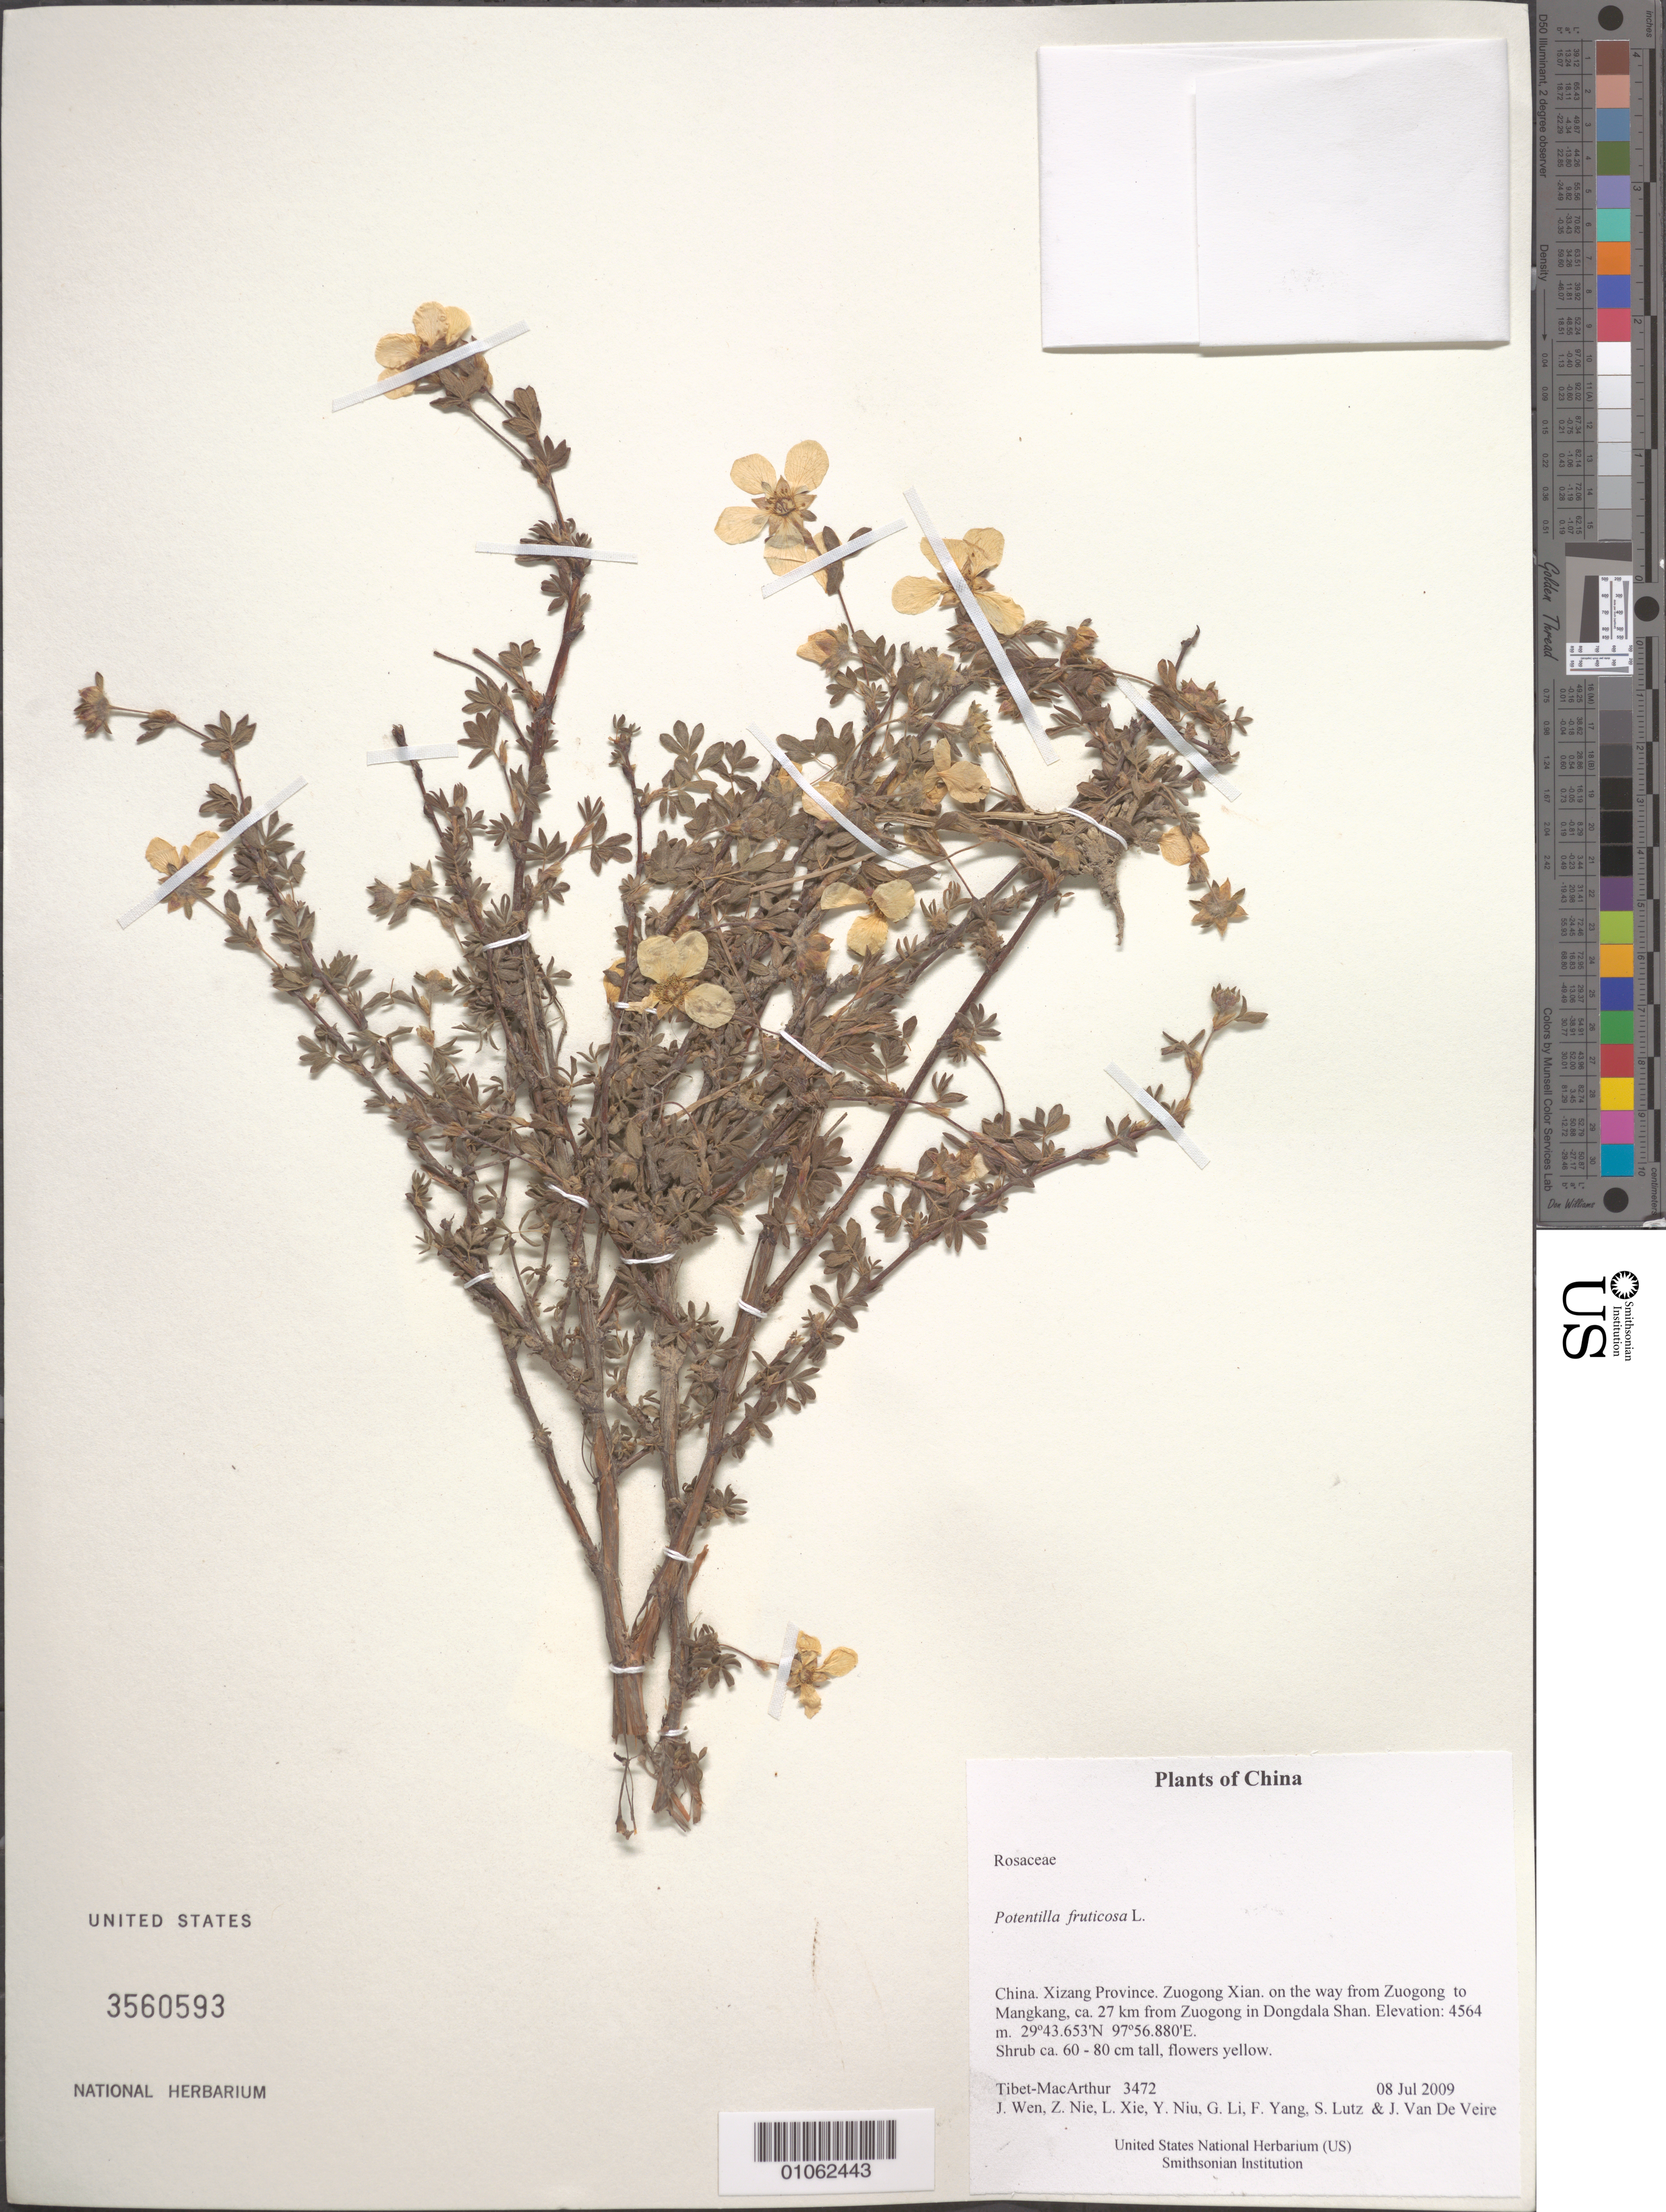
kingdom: Plantae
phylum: Tracheophyta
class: Magnoliopsida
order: Rosales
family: Rosaceae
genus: Dasiphora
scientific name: Dasiphora fruticosa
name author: (L.) Rydb.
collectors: Tibet-MacArthur, J. Wen, Z. Nie, L. Xie, Y. Niu, G. Li, F. Yang, S. Lutz & J. Van De Veire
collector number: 3472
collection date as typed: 08 Jul 2009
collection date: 2009-07-08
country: China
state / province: Xizang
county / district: Zuogong Xian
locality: on the way from Zuogong to Mangkang, ca. 27 km from Zuogong in Dongdala Shan.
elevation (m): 4564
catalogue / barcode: US 3560593